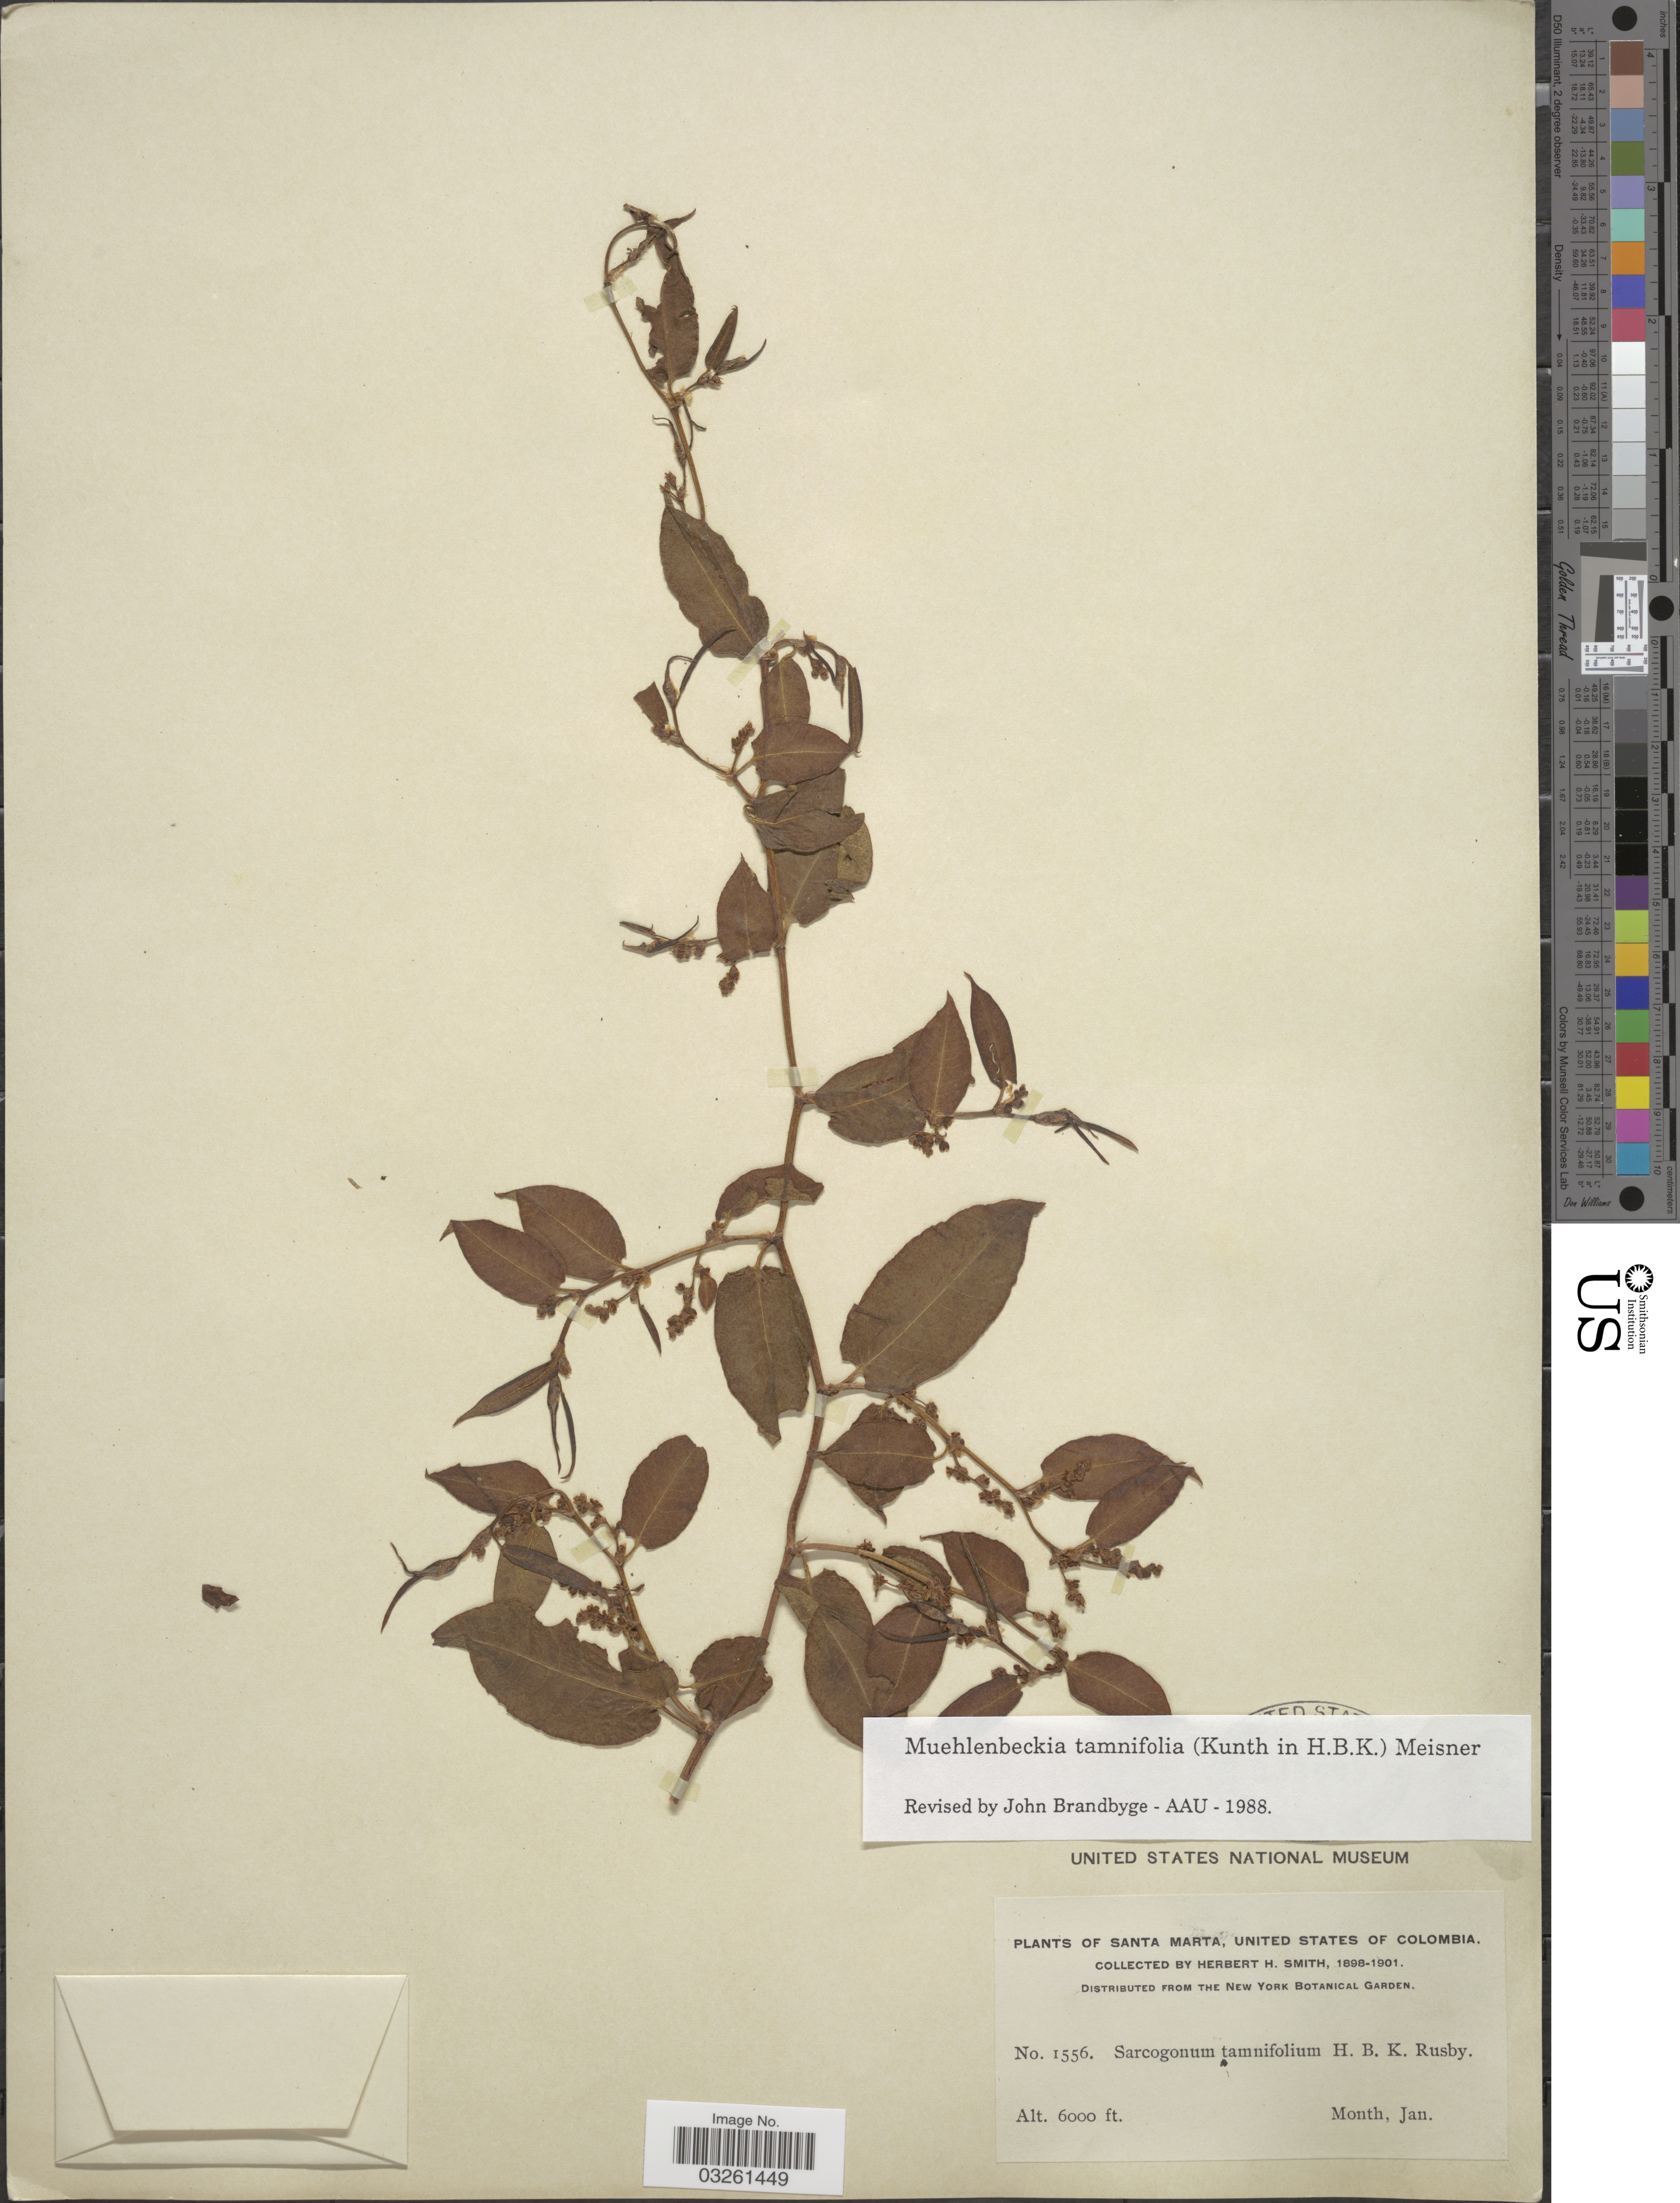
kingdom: Plantae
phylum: Tracheophyta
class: Magnoliopsida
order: Caryophyllales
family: Polygonaceae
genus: Muehlenbeckia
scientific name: Muehlenbeckia tamnifolia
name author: (Kunth) Meisn.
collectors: Herbert H. Smith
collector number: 1556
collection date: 1898-01/1901-01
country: Colombia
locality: Santa Marta, United States of Colombia.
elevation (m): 1829